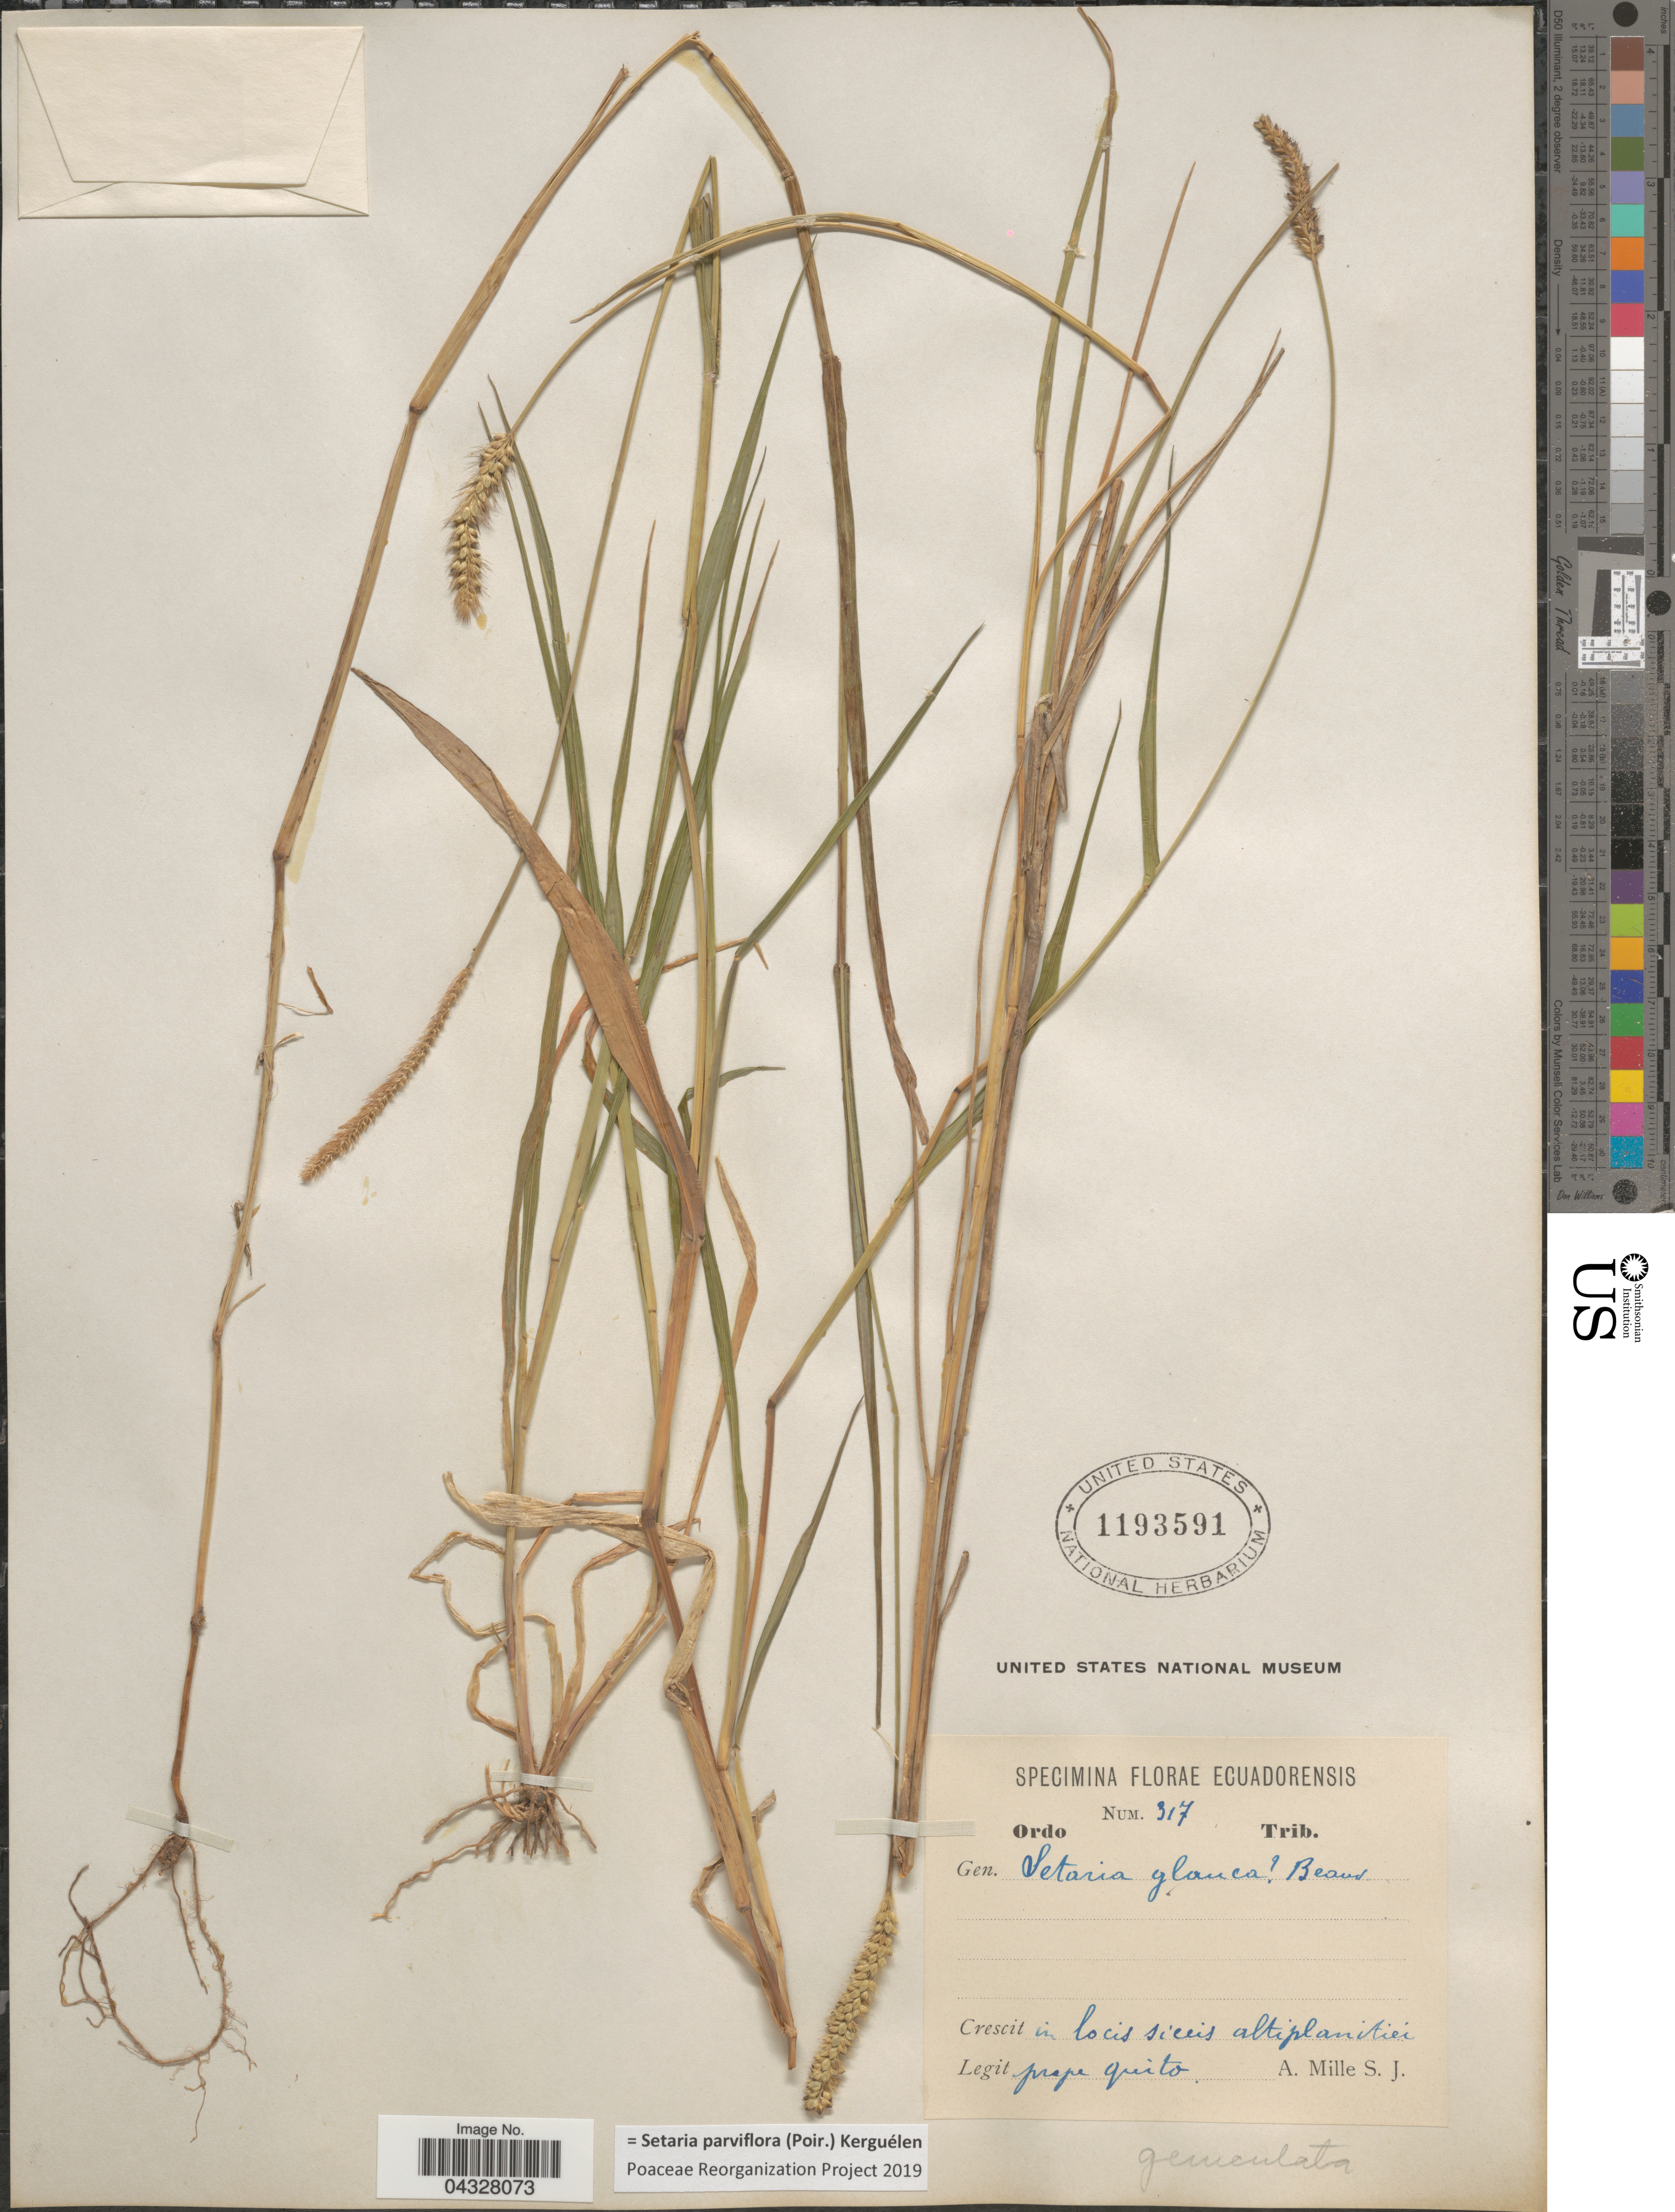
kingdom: Plantae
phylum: Tracheophyta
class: Liliopsida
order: Poales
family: Poaceae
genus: Setaria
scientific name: Setaria parviflora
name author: (Poir.) Kerguélen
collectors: A. Mille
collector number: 317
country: Ecuador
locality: In locis siccis altiplanitiei prope Quito.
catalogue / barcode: US 1193591